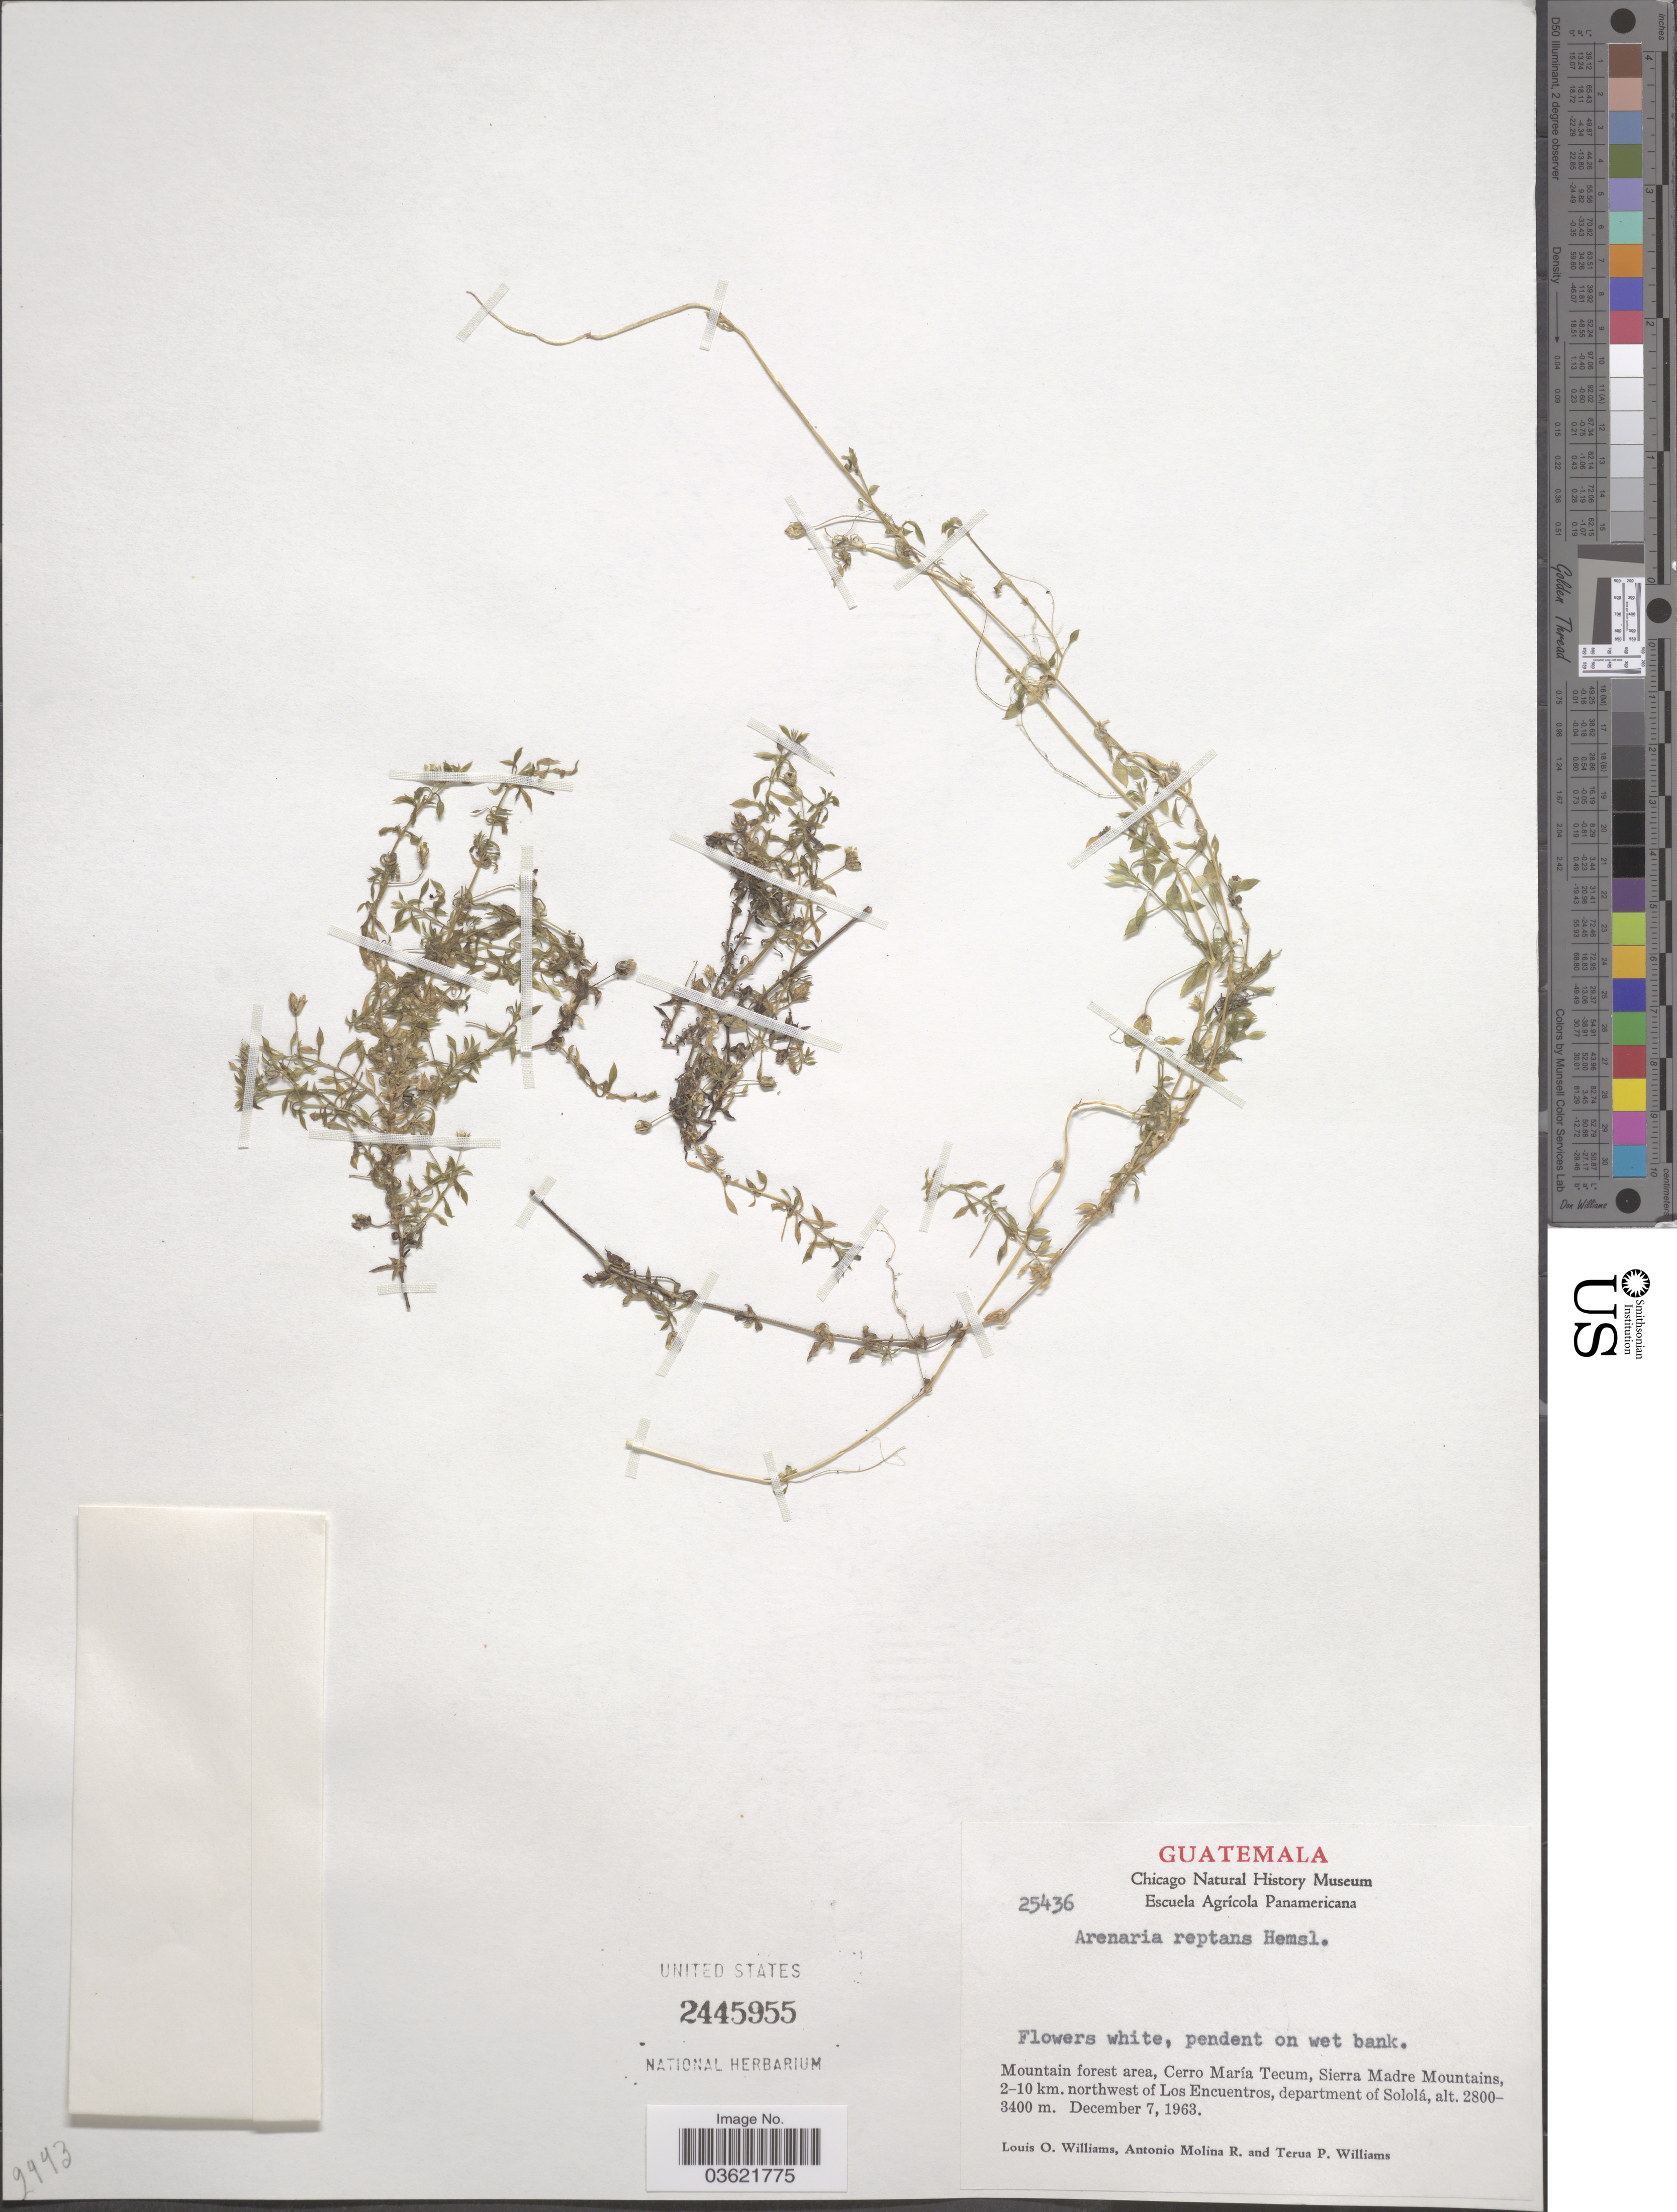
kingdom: Plantae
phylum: Tracheophyta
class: Magnoliopsida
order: Caryophyllales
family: Caryophyllaceae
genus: Arenaria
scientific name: Arenaria reptans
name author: Hemsl.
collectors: L. O. Williams, A. Molina R. & T. Williams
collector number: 25436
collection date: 1963-12-07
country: Guatemala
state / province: Sololá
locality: Mountain forest area, Cerro María Tecum, Sierra Madre Mountains, 2-10 km. northwest of Los Encuentros, department of Sololá.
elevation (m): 2800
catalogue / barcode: US 2445955